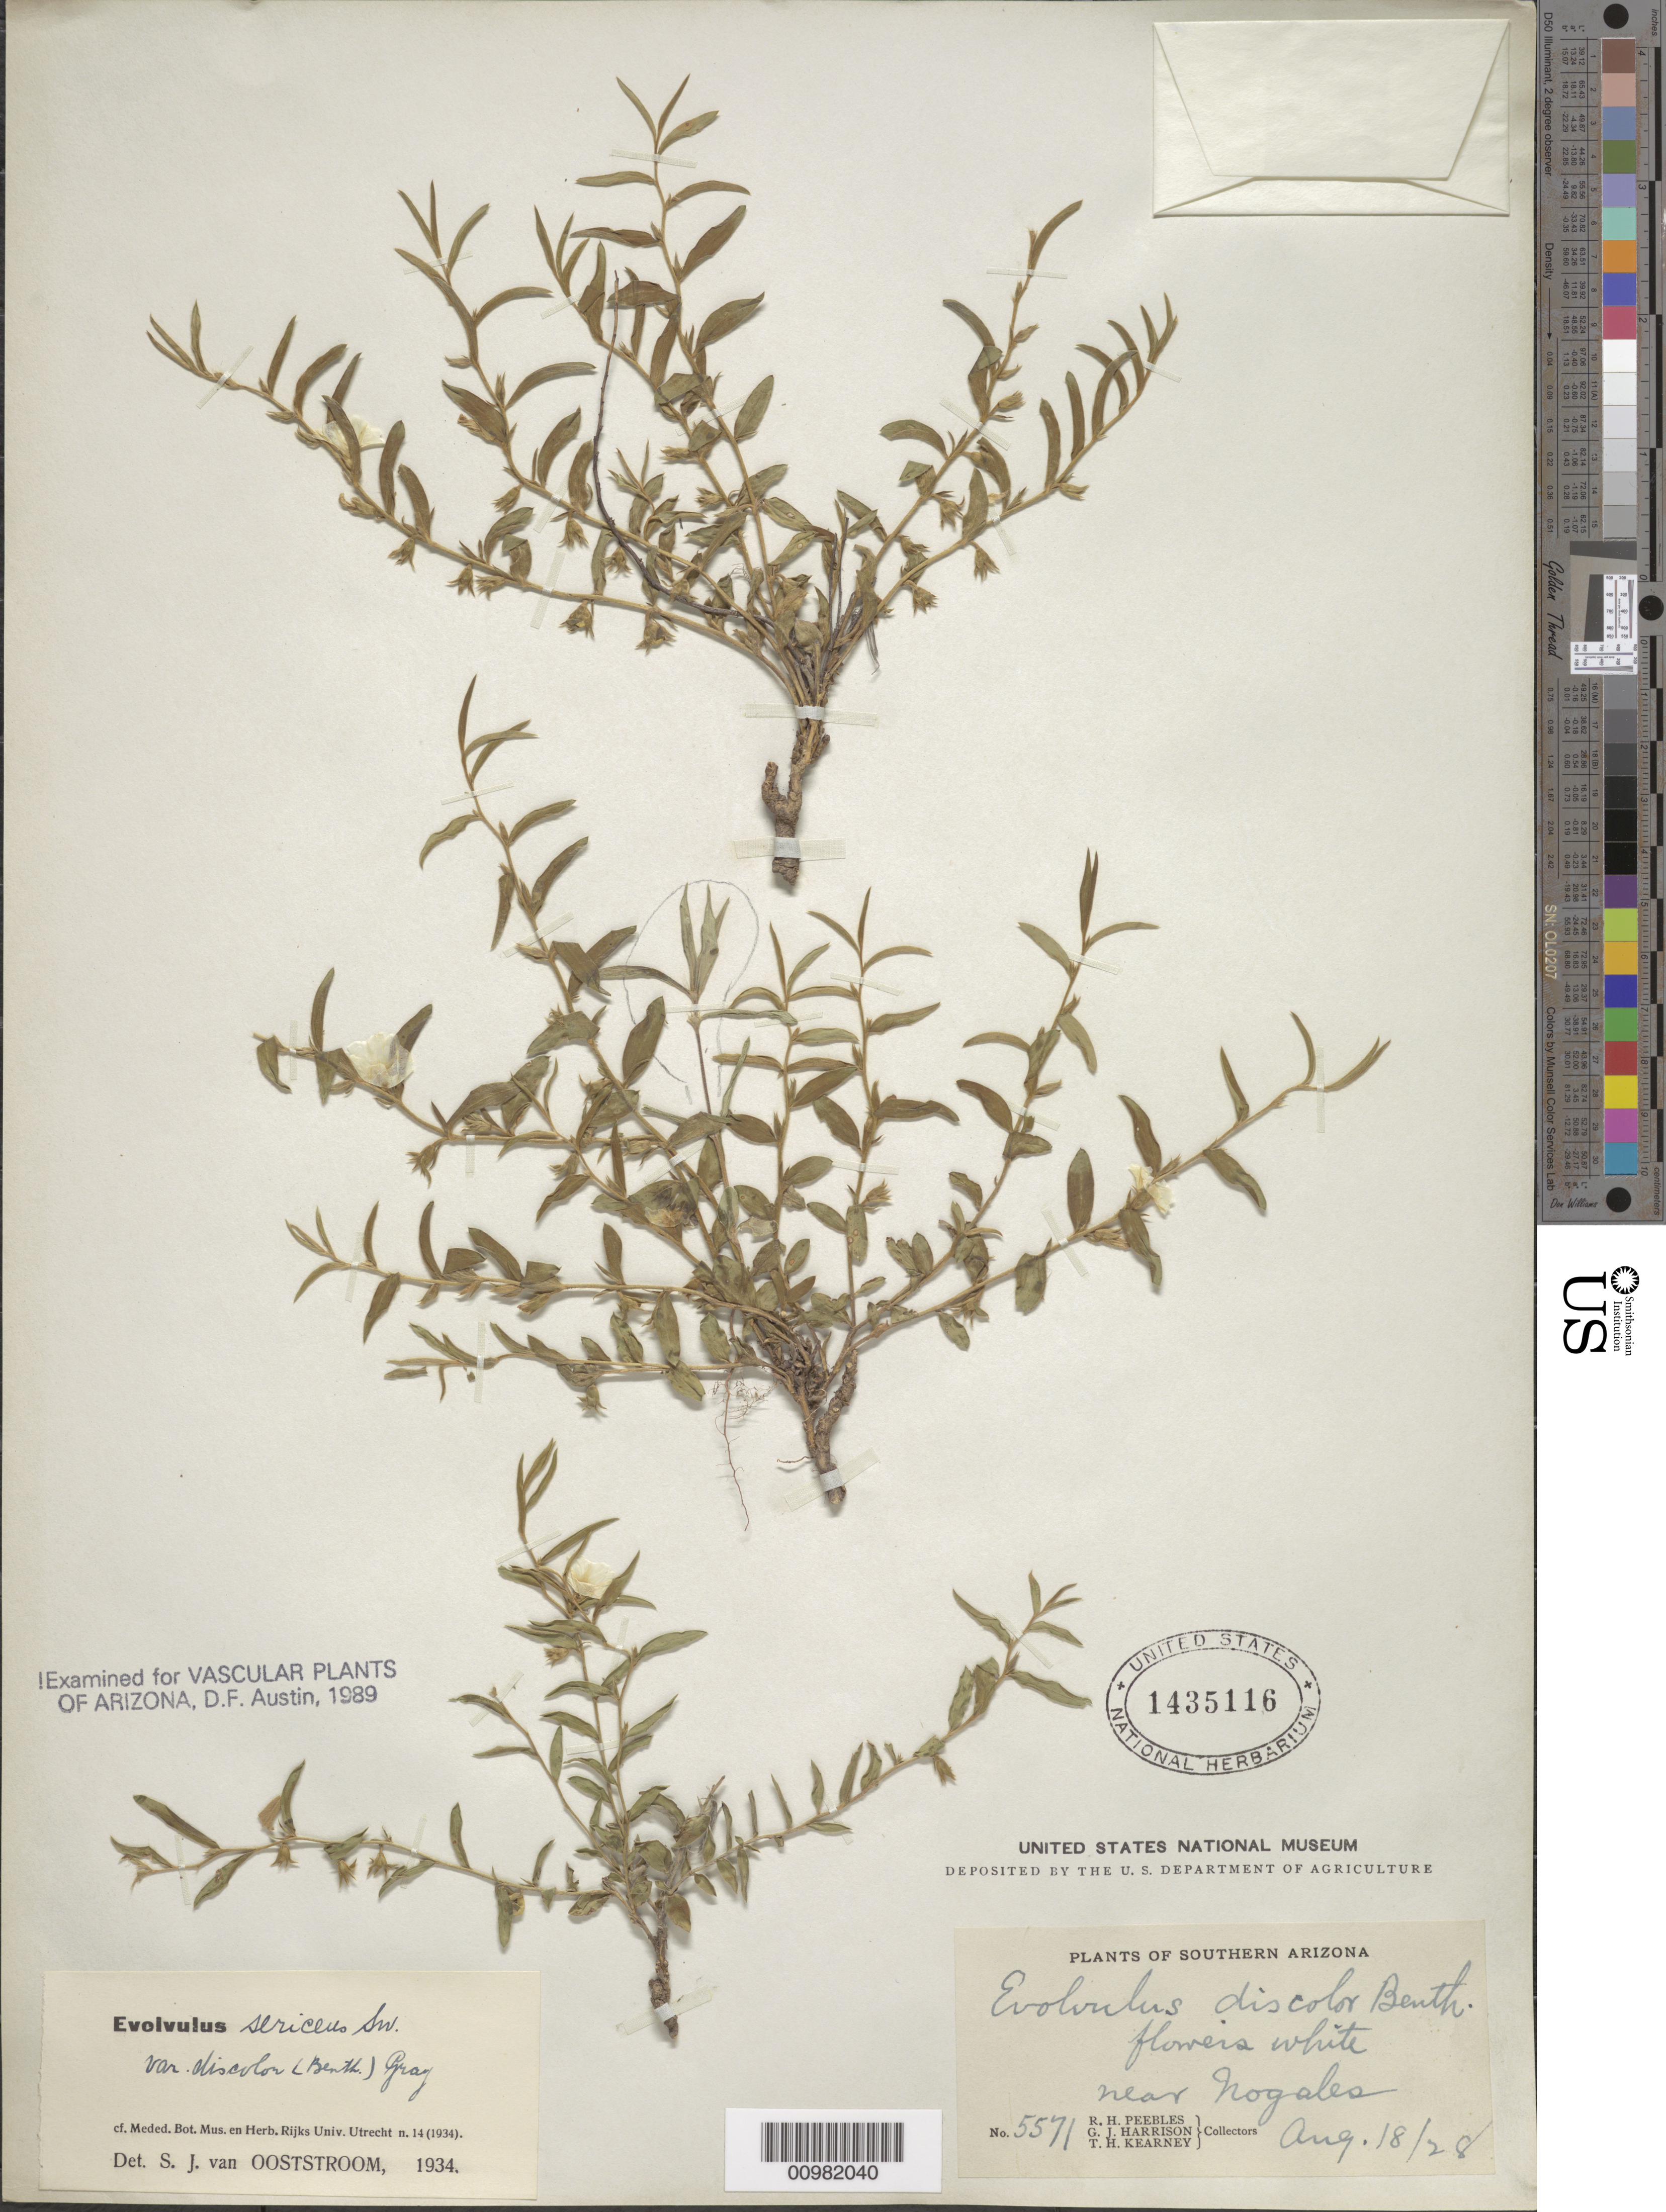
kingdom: Plantae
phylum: Tracheophyta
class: Magnoliopsida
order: Solanales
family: Convolvulaceae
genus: Evolvulus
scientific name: Evolvulus sericeus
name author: Sw.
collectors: R. H. Peebles & G. J. Harrison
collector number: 5571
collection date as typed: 18 Aug 1928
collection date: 1928-08-18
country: United States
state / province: Arizona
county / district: Santa Cruz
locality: near Nogales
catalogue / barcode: US 1435116